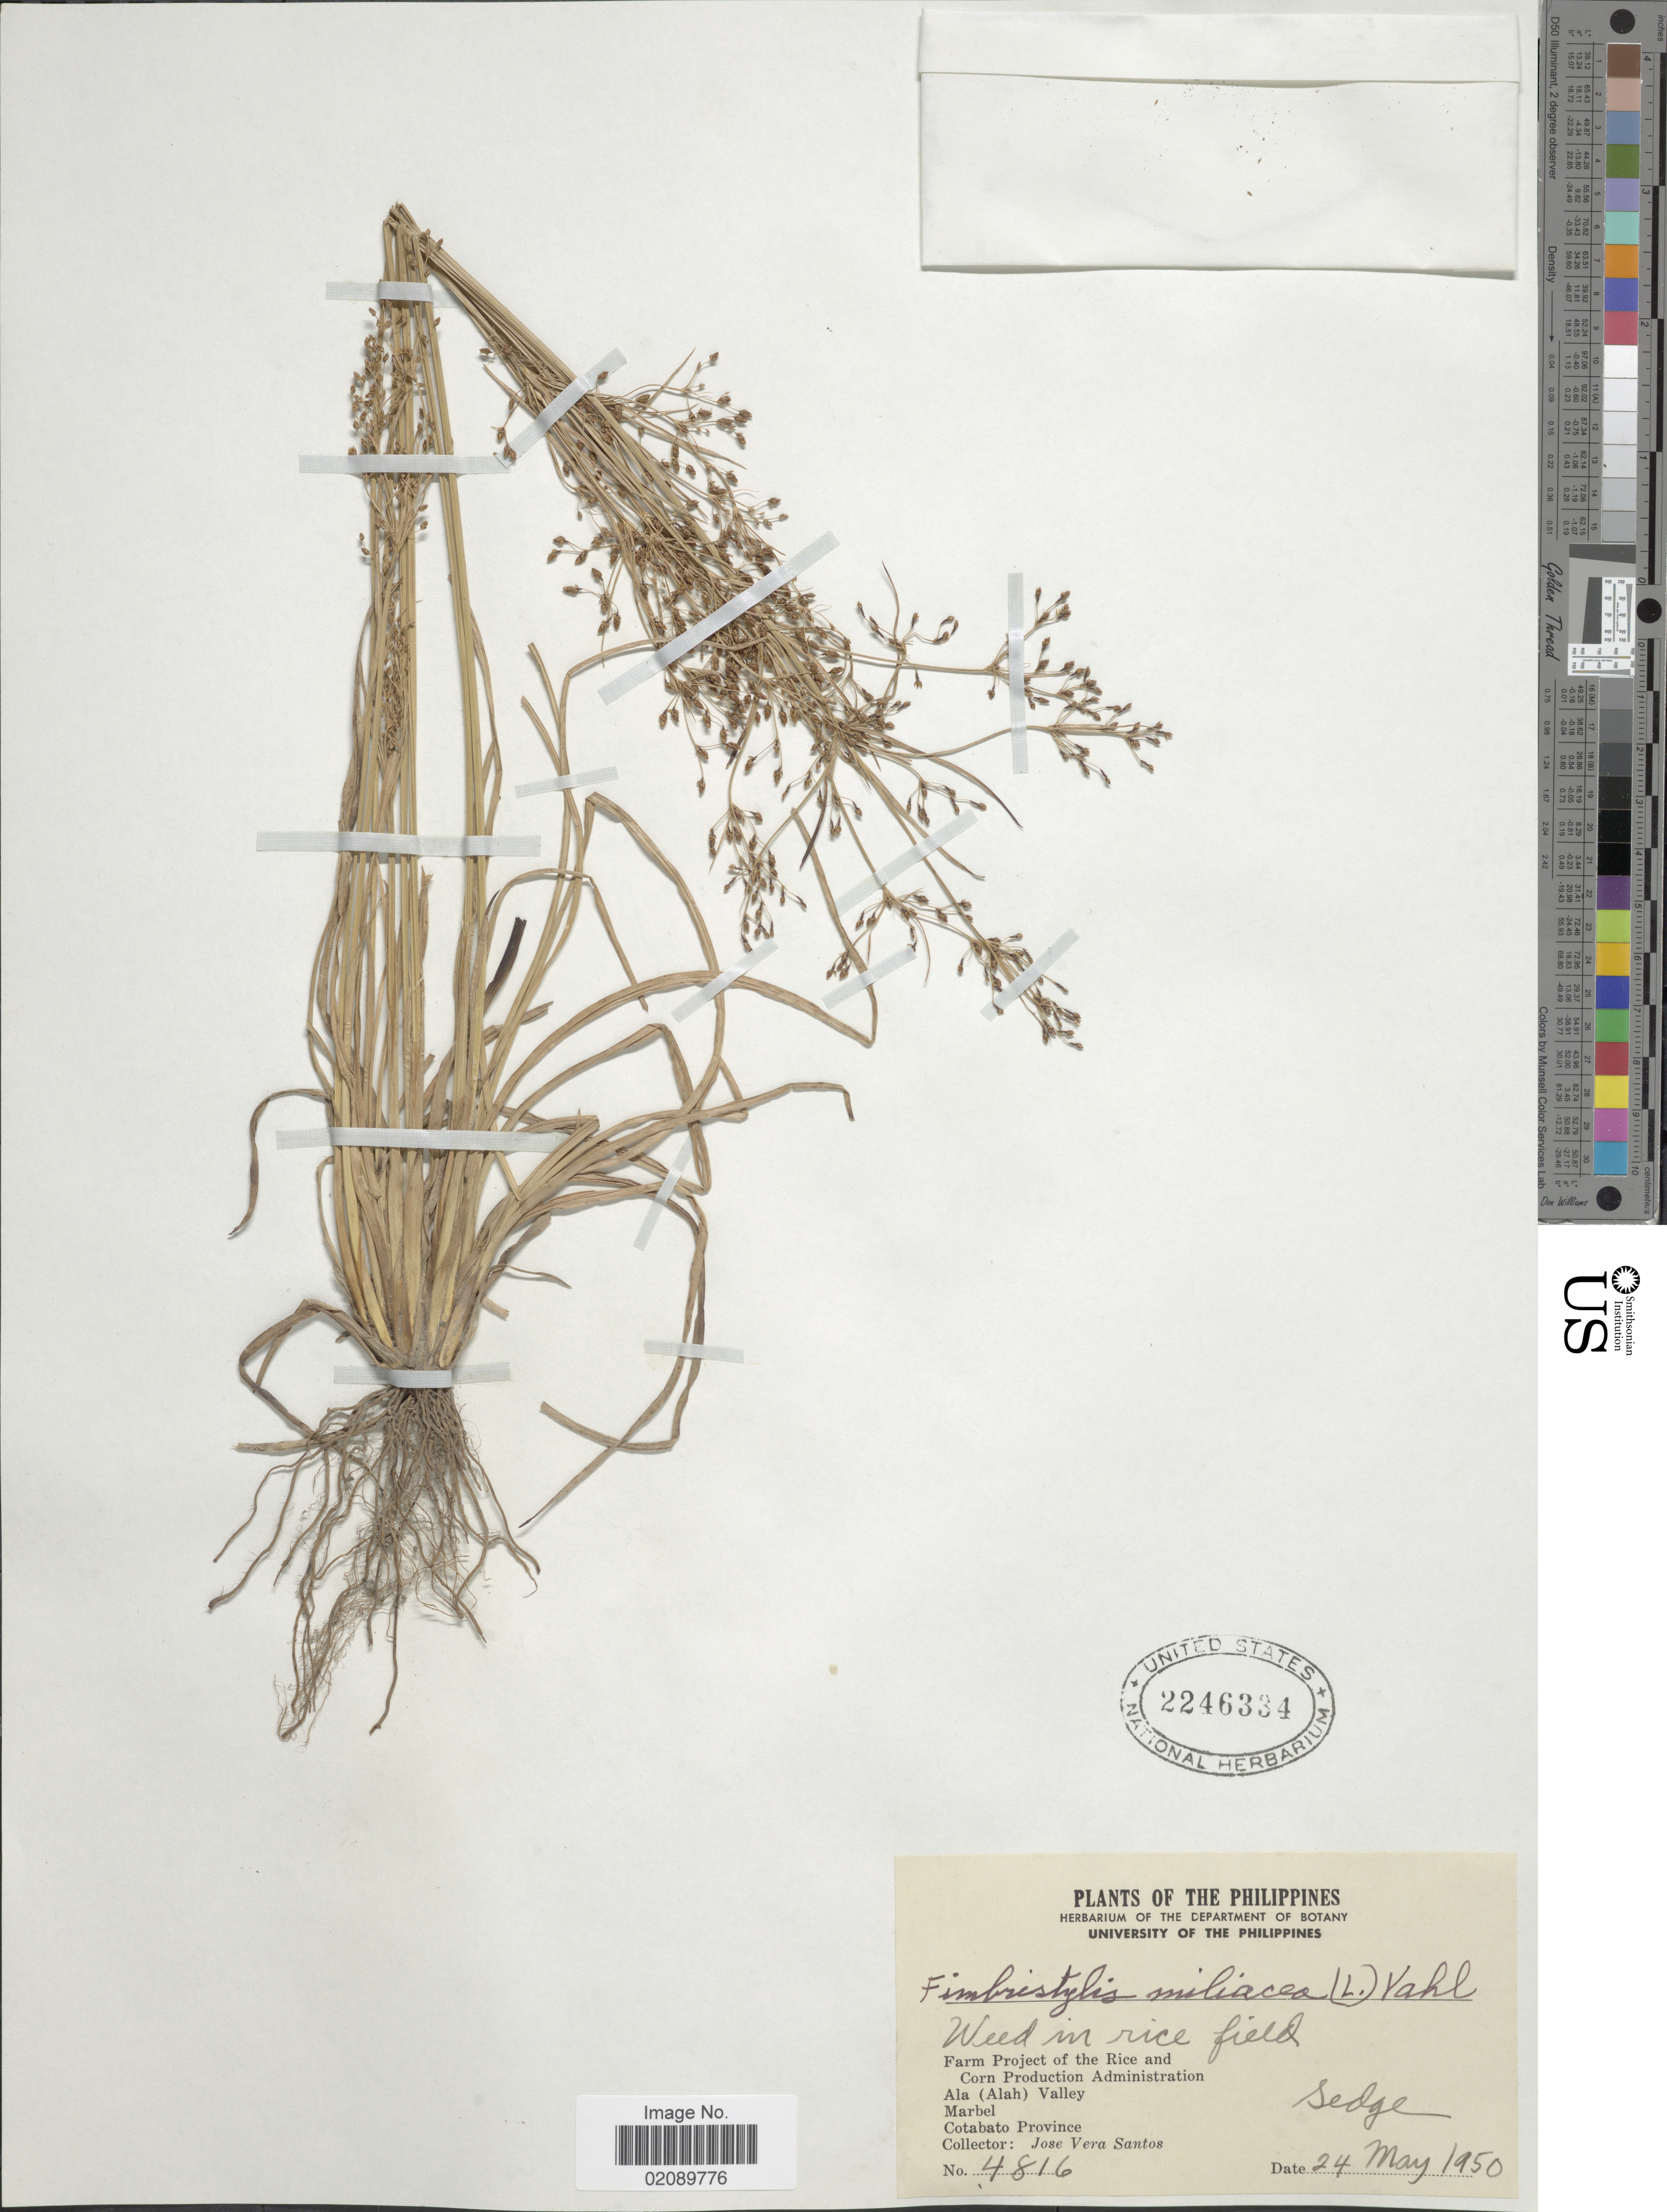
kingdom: Plantae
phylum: Tracheophyta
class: Liliopsida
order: Poales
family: Cyperaceae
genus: Fimbristylis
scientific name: Fimbristylis quinquangularis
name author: (Vahl) Kunth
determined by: Strong, Mark T., (BOT), Smithsonian Institution - National Museum of Natural History (UNITED STATES)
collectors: J. Santos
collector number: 4816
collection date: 1950-05-24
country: Philippines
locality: Farm Project of the Rice and Corn Production Adminostration, Ala (Alah) Valley, Marbel, Cotabato Province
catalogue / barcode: US 2246334